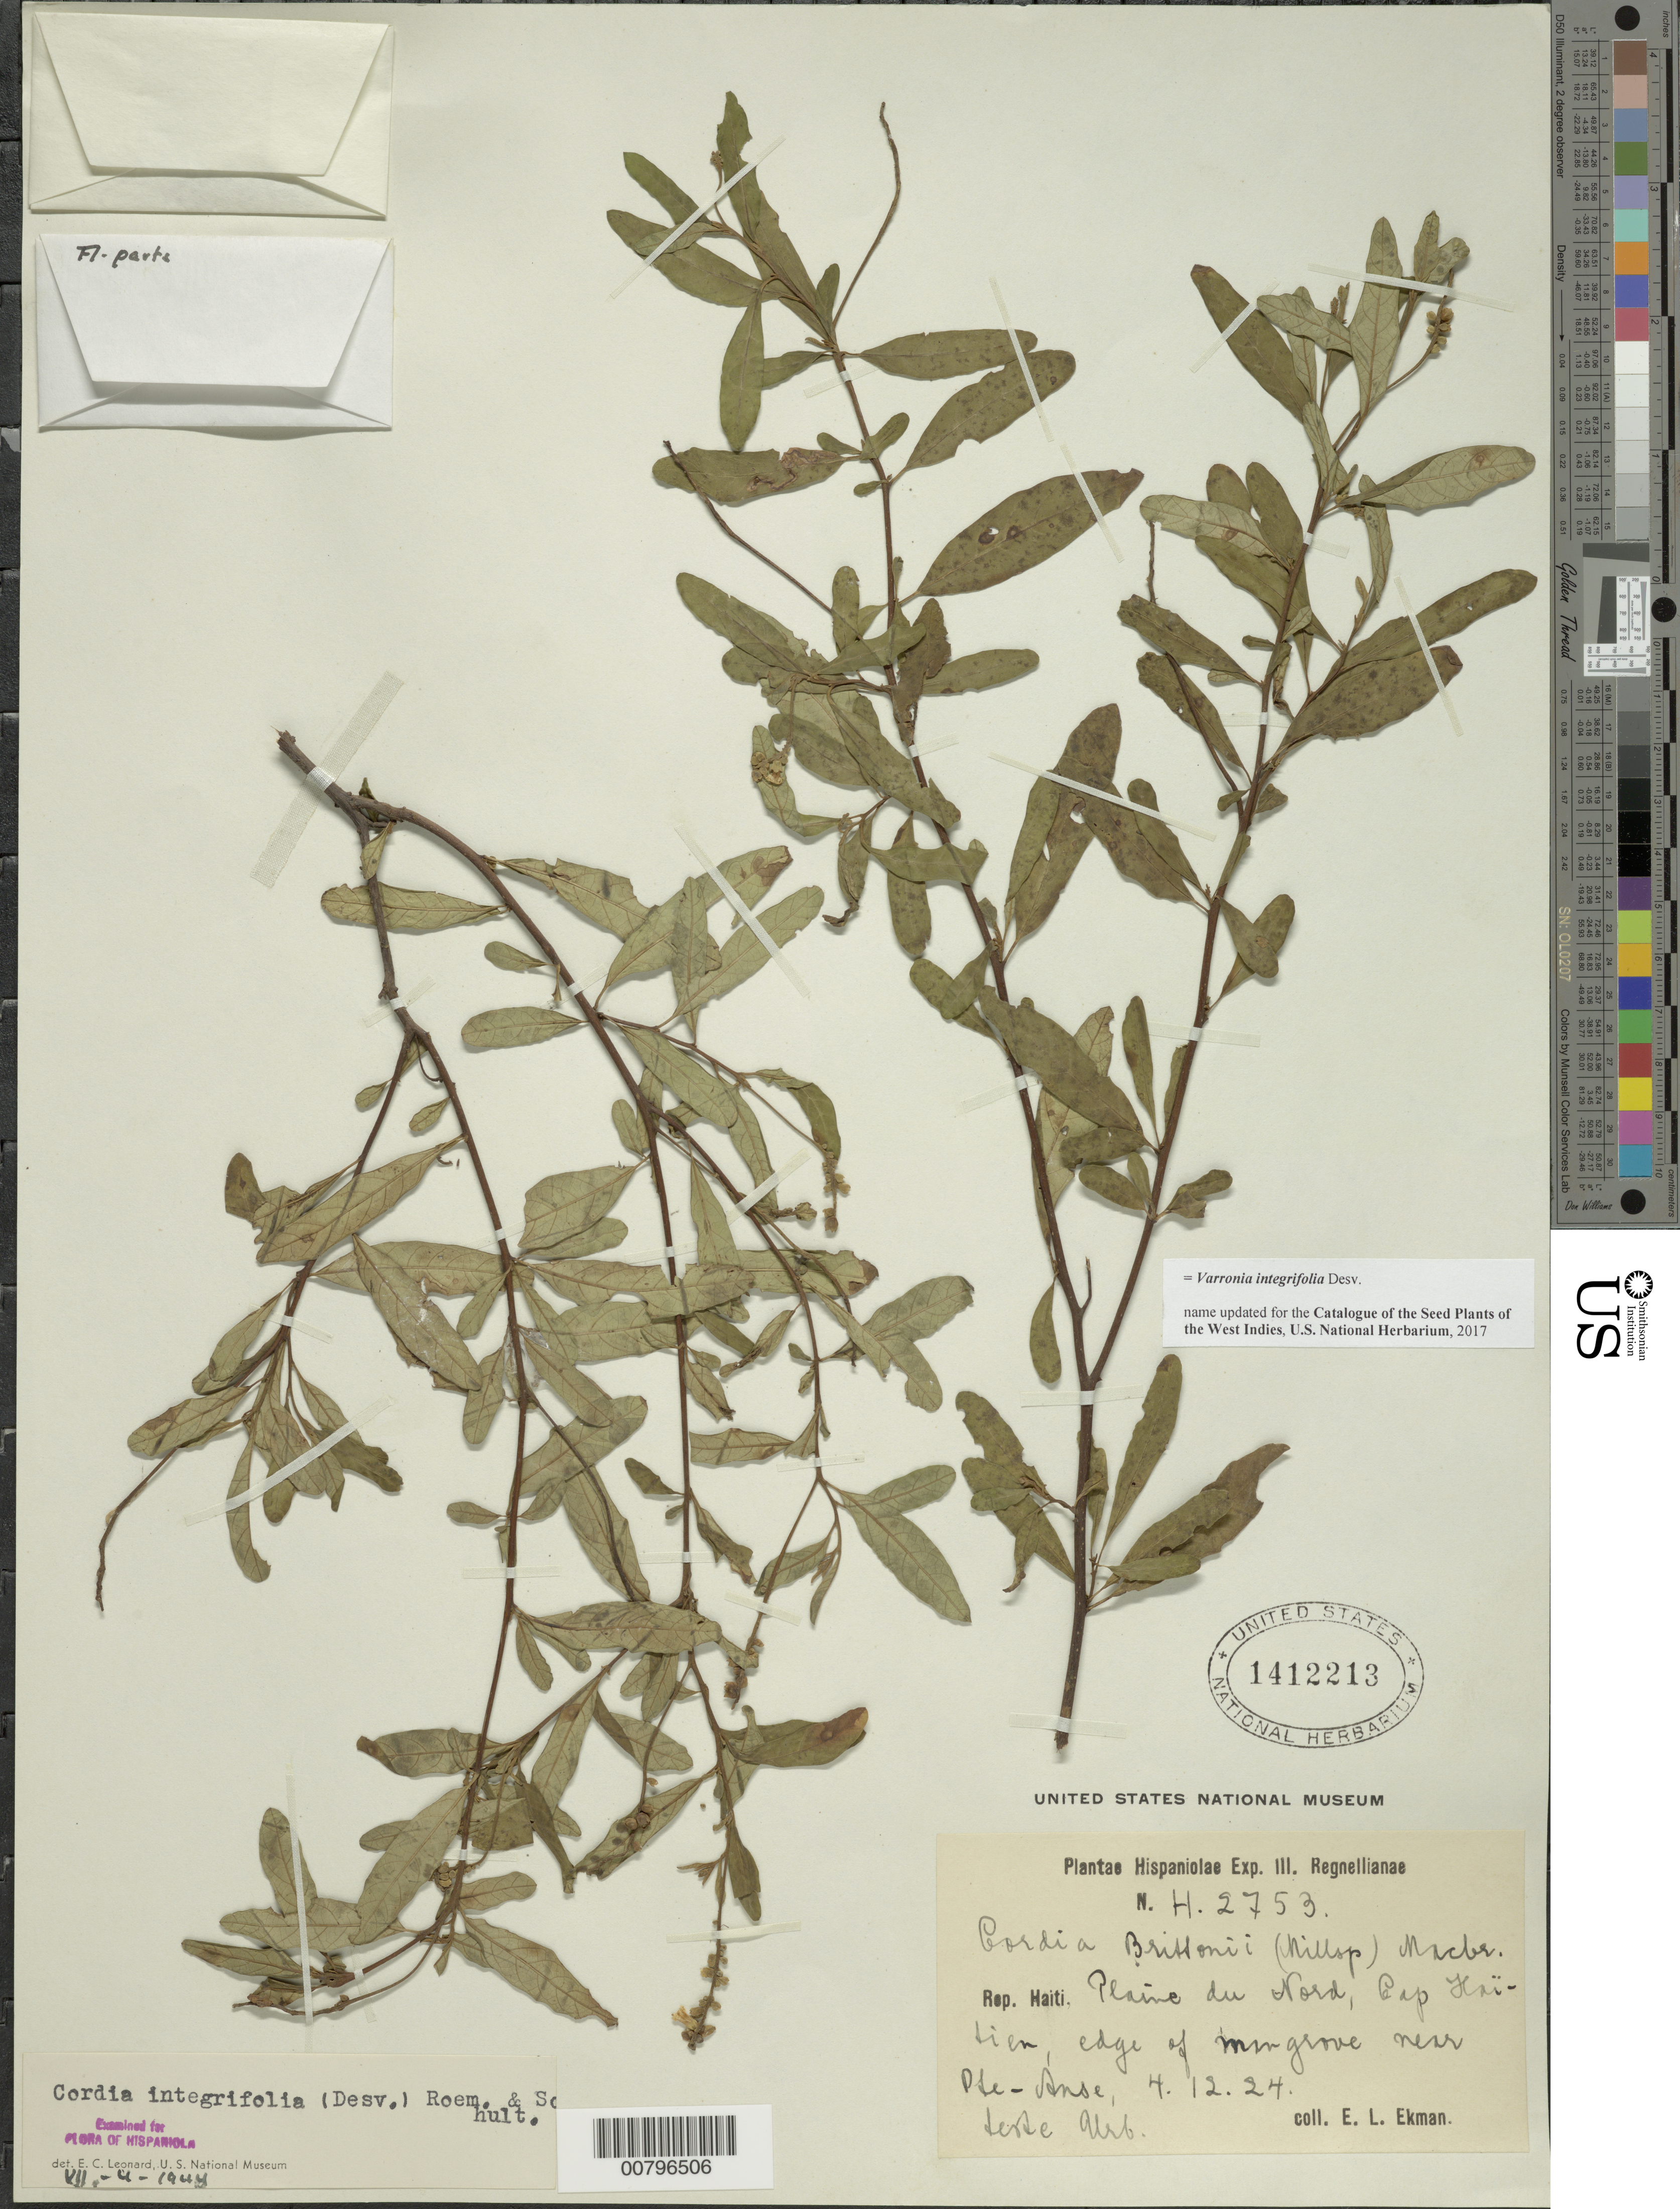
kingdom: Plantae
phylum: Tracheophyta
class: Magnoliopsida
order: Boraginales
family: Cordiaceae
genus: Varronia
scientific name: Varronia integrifolia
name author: Desv.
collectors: E. L. Ekman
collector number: H 2753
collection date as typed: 04 Dec 1924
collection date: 1924-12-04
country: Haiti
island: Hispaniola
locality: Plaine du Nord, Cap Haïtien, near Pte. Anse.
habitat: Edge of mangrove.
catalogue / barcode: US 1412213